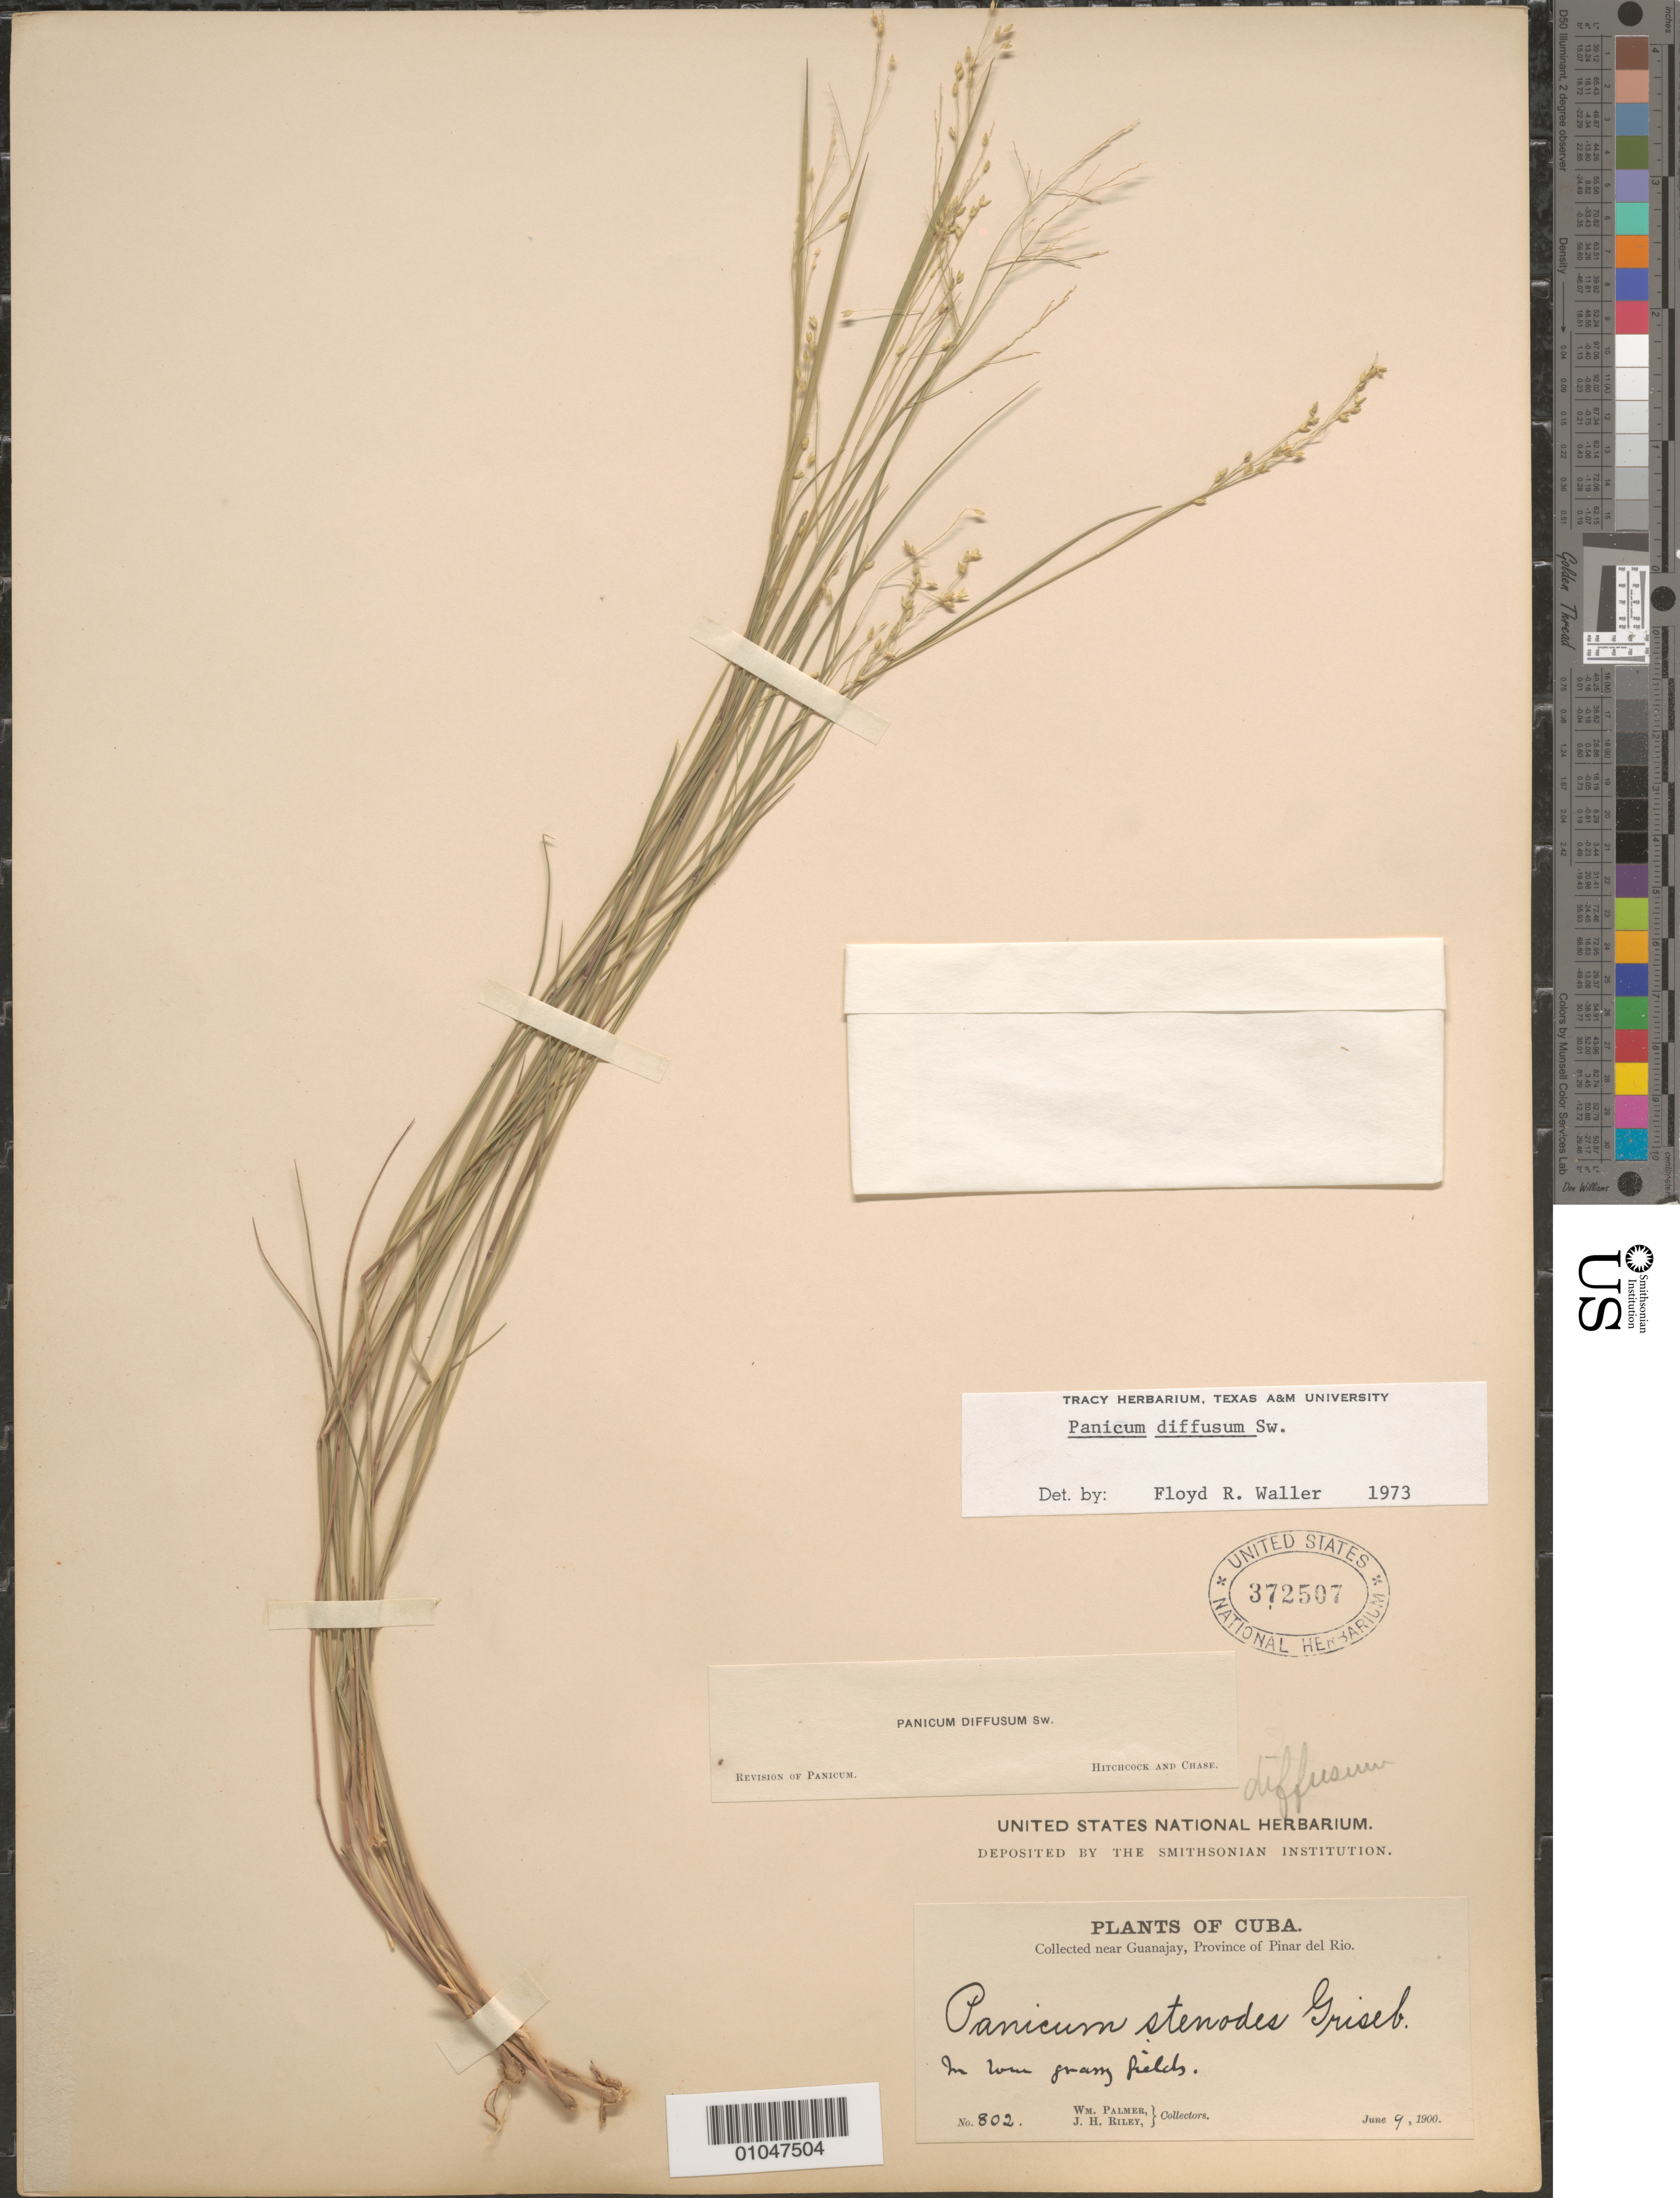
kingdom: Plantae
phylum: Tracheophyta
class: Liliopsida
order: Poales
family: Poaceae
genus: Panicum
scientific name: Panicum diffusum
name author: Sw.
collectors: W. Palmer & J. H. Riley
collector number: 802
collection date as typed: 09 Jan 1900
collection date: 1900-01-09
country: Cuba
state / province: Pinar del Rio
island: Cuba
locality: Collected near Guanajay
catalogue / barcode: US 372507